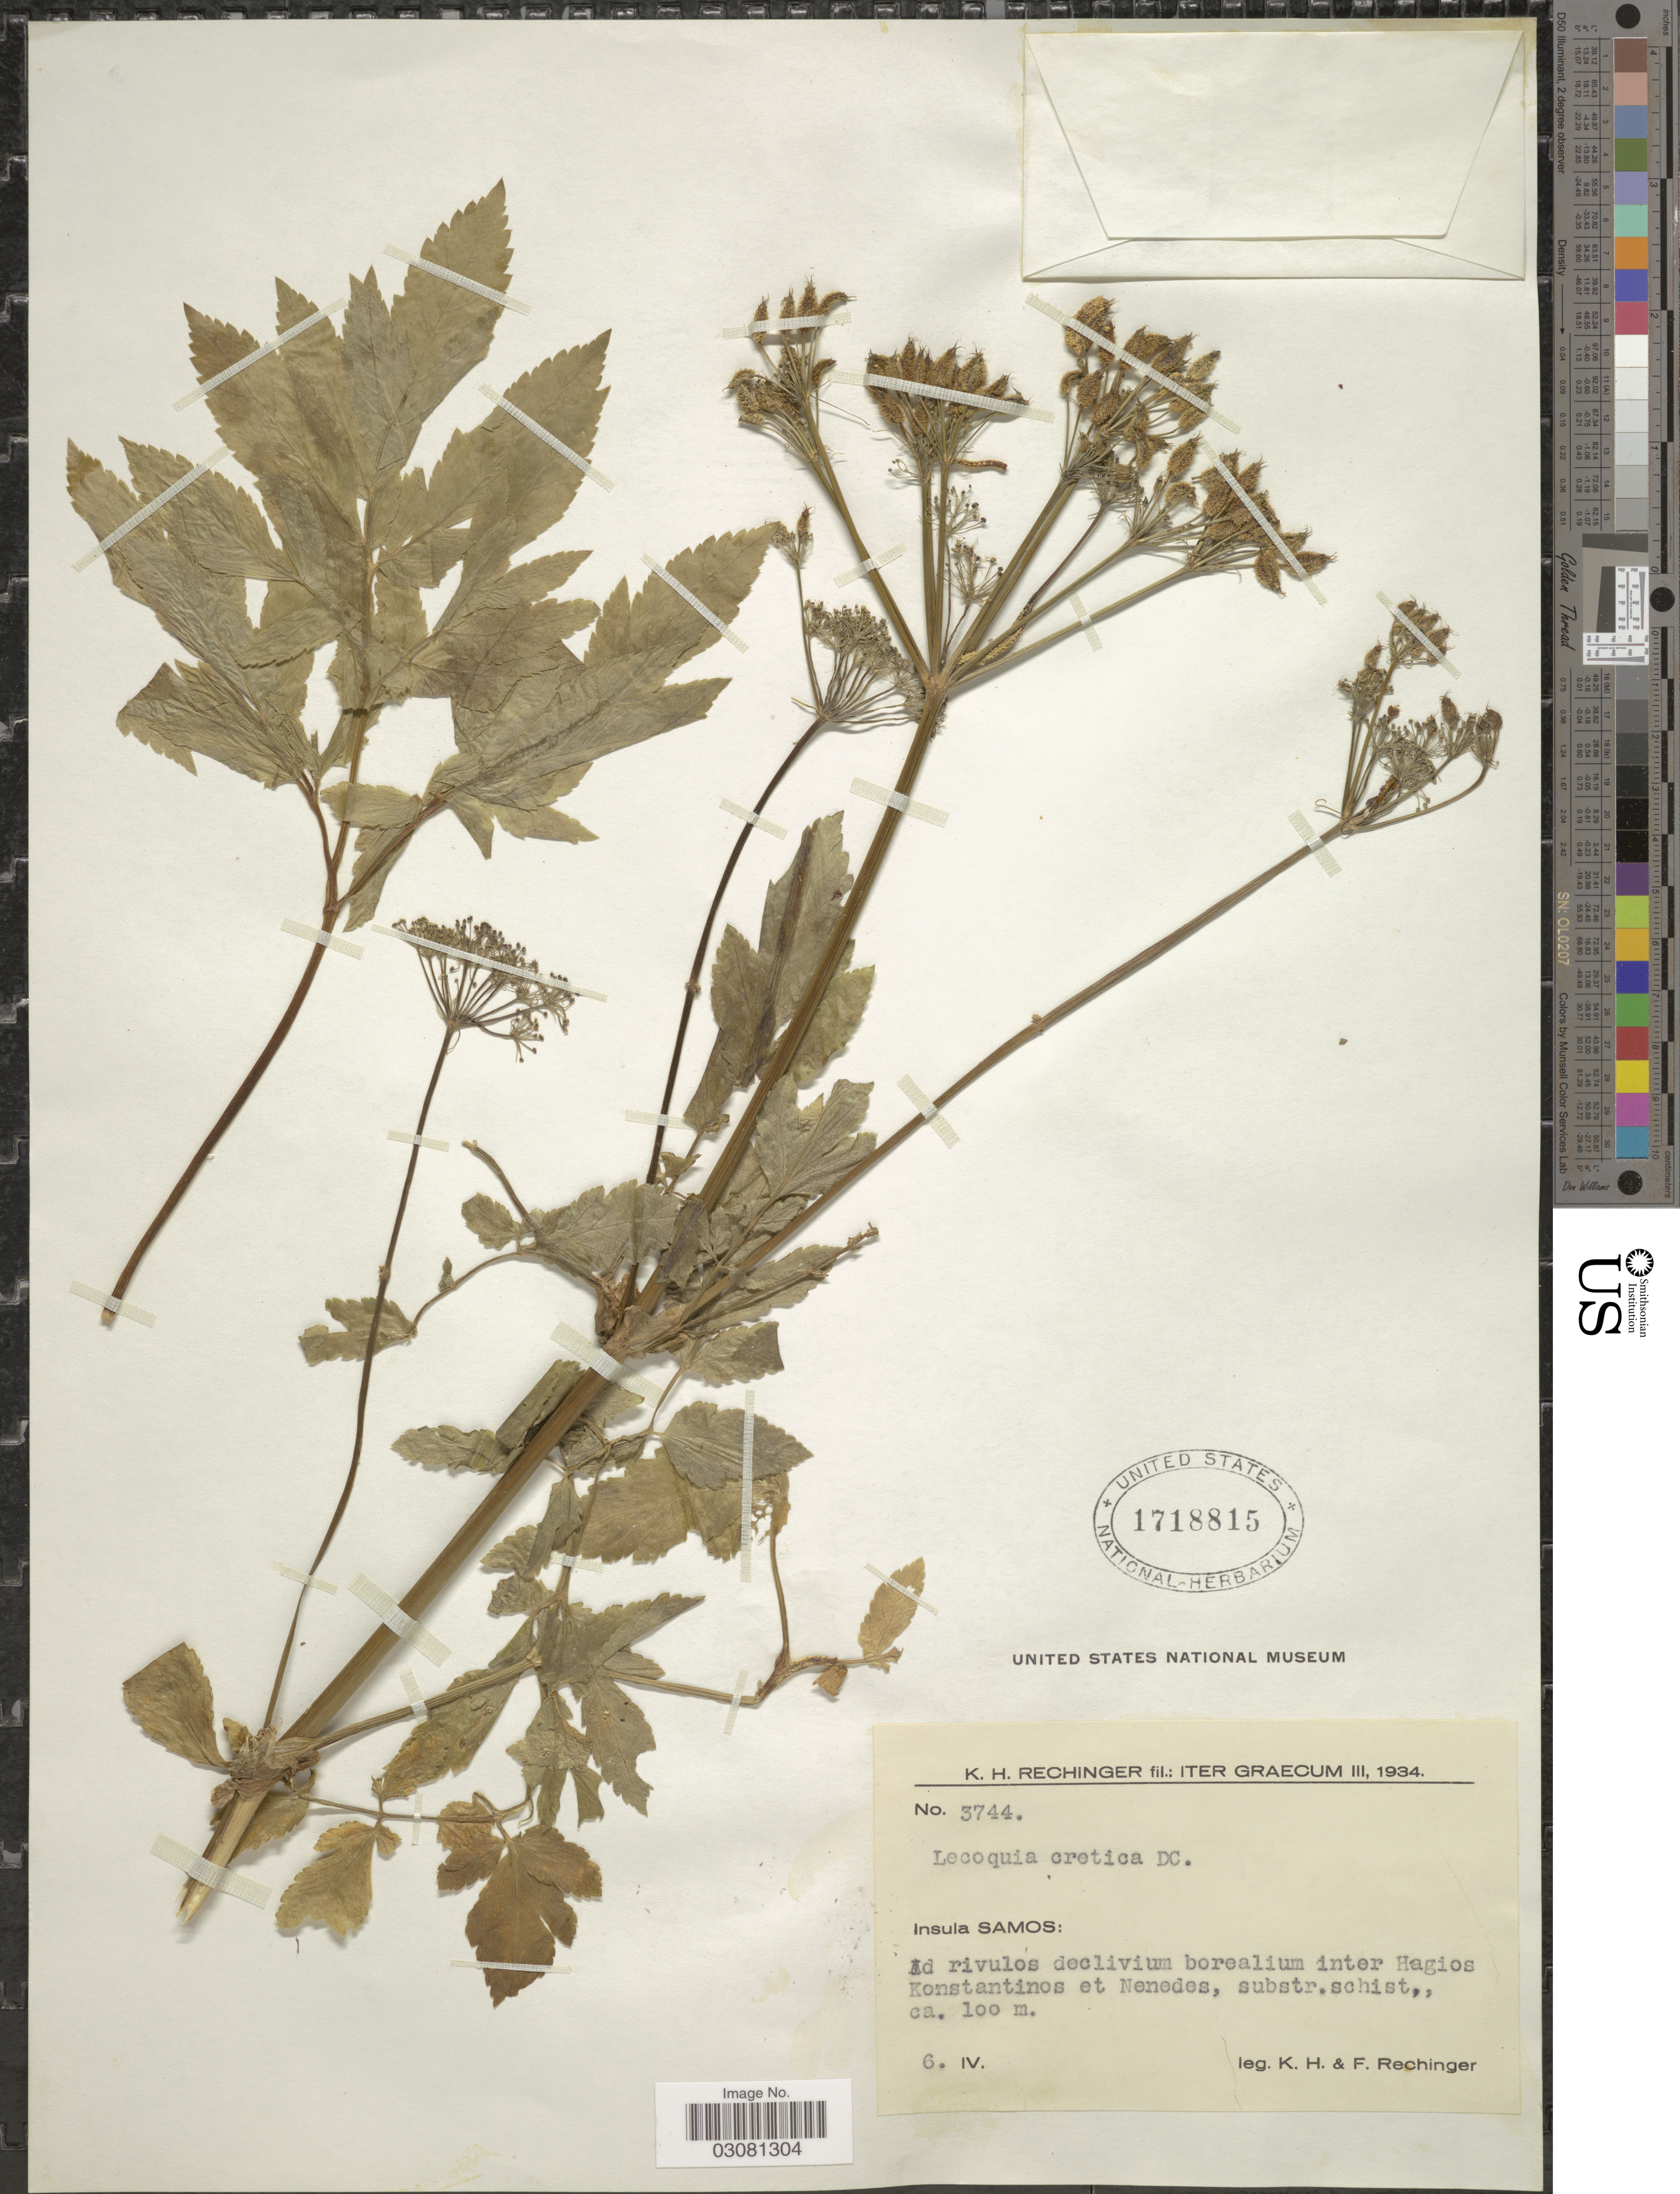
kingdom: Plantae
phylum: Tracheophyta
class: Magnoliopsida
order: Apiales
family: Apiaceae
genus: Lecokia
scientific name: Lecokia cretica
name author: DC.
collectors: K. H. Rechinger & F. Rechinger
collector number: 3744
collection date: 1934-04-06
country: Greece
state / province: North Aegean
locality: Insula Sumos: Ad rivulos declivium borealium inter Hagios Konstantinos et Nenedes.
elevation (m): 100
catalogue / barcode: US 1718815